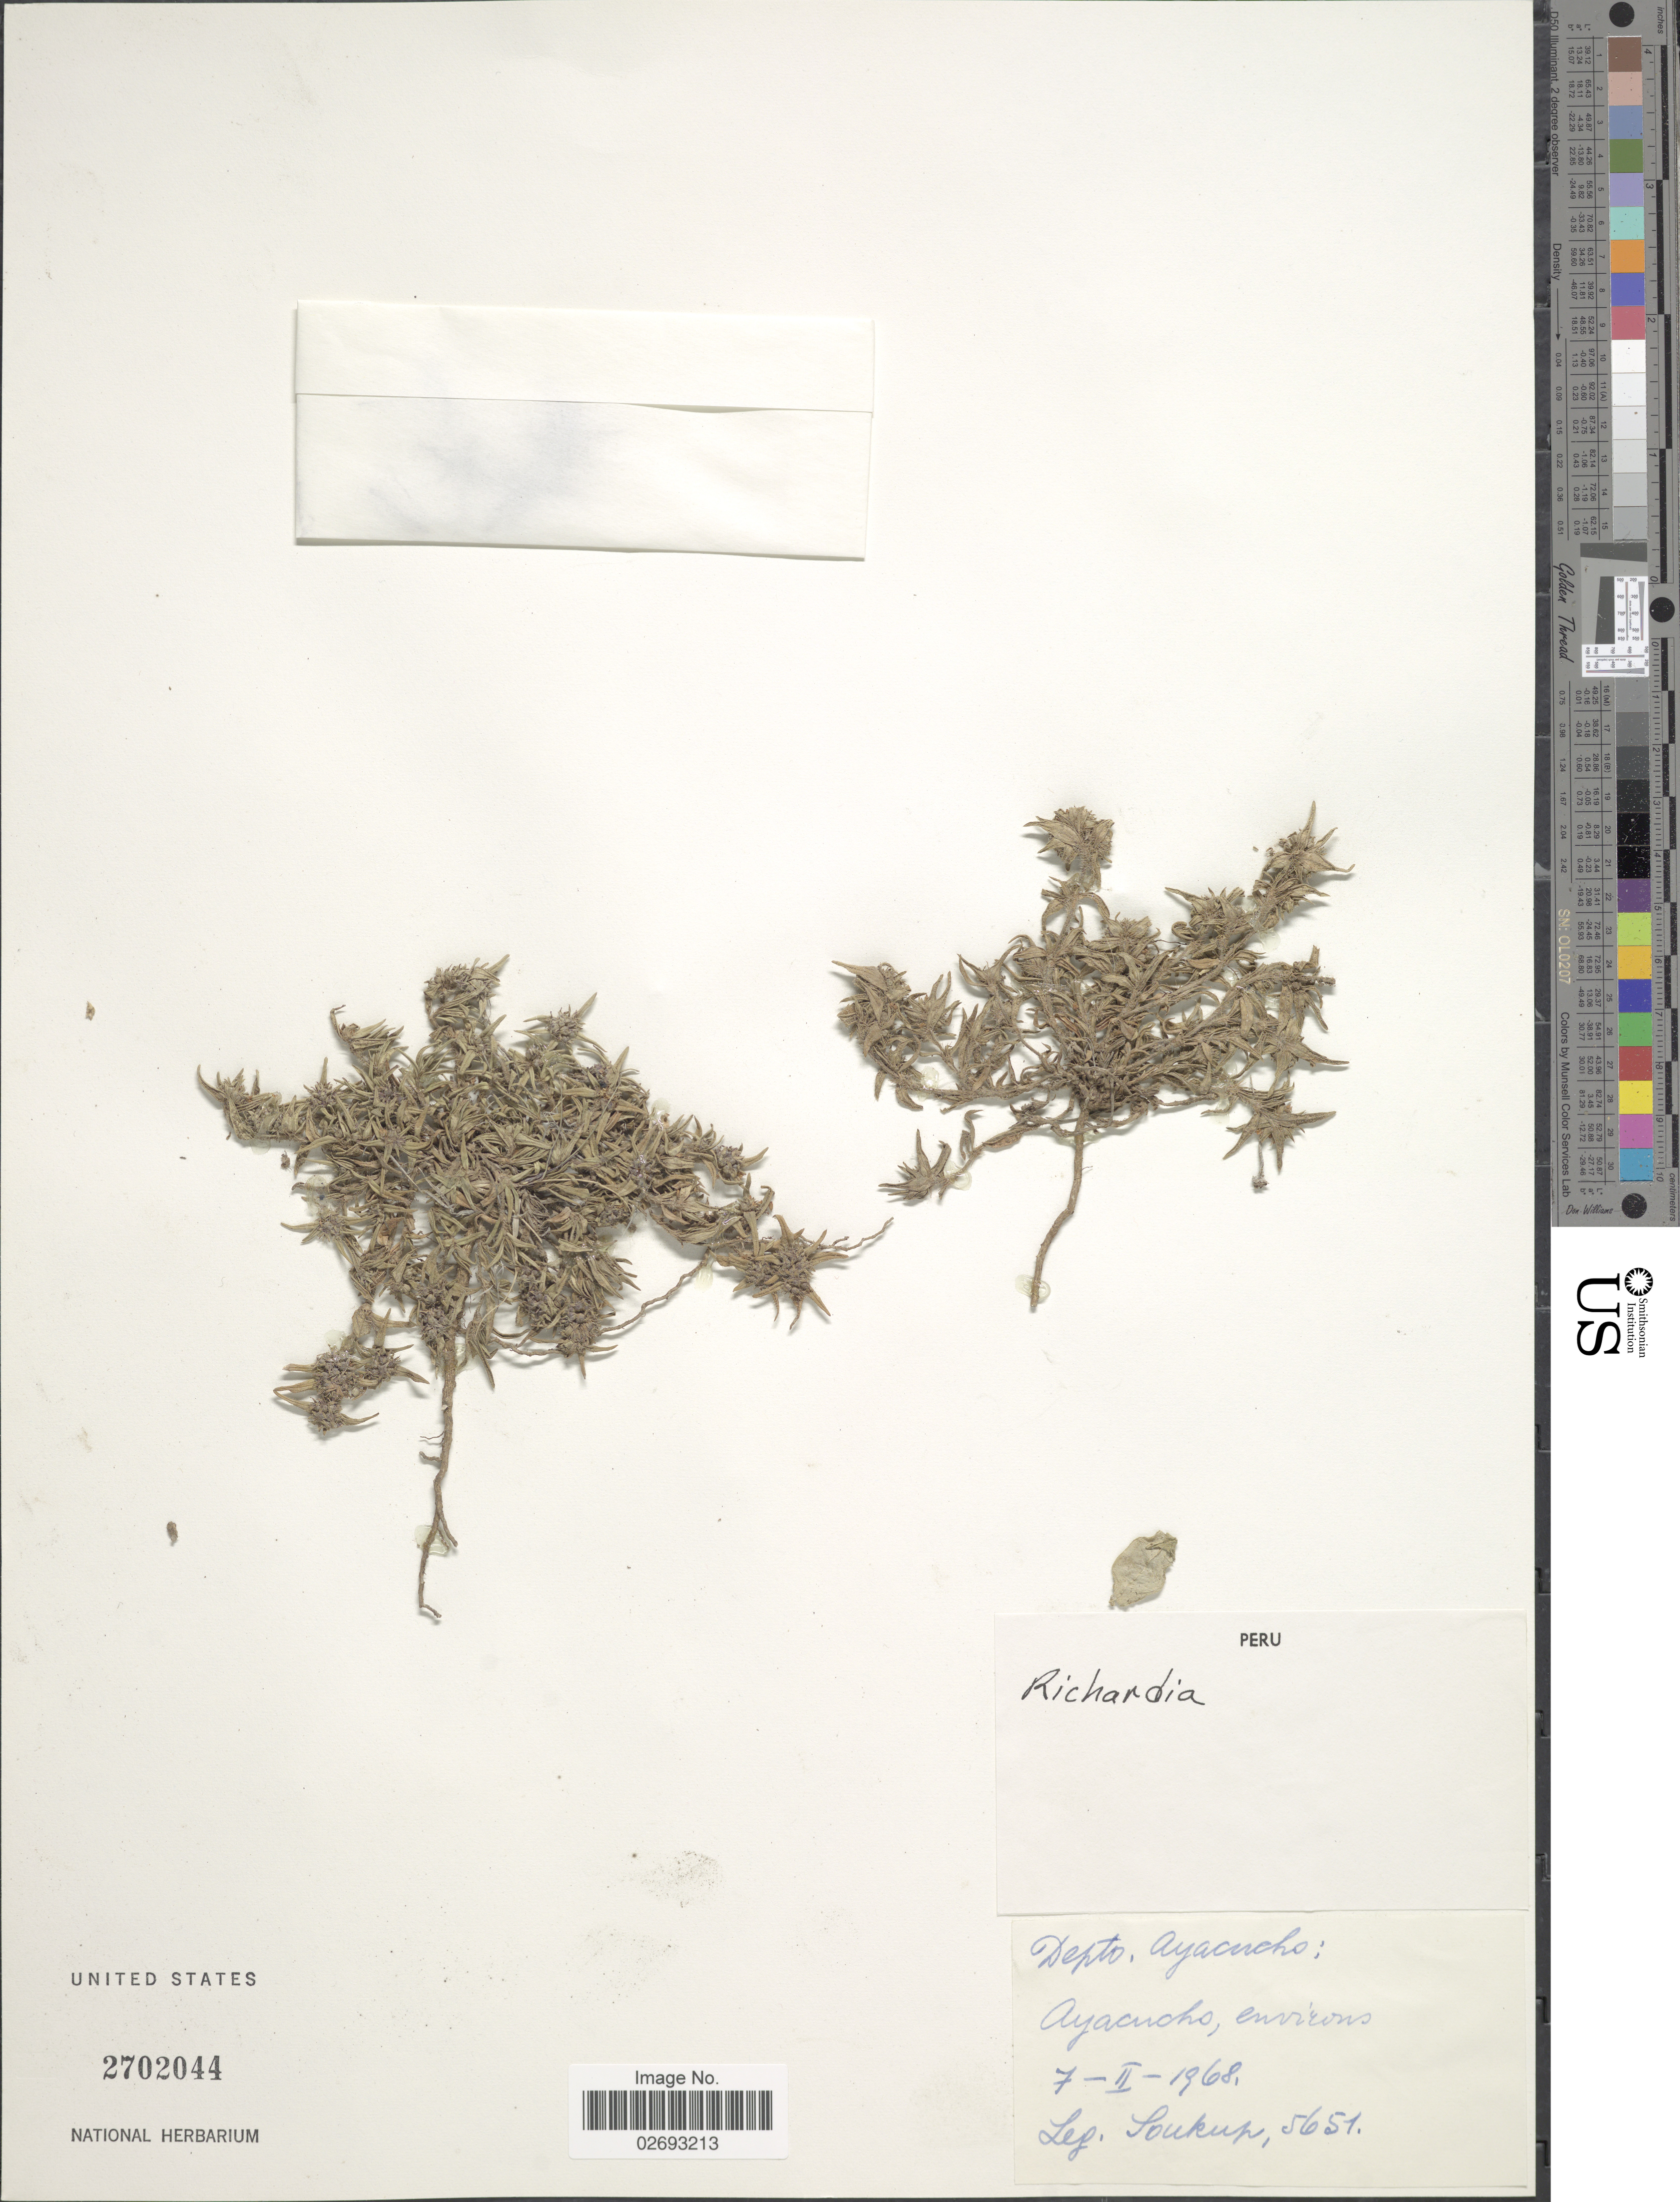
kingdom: Plantae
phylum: Tracheophyta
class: Magnoliopsida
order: Gentianales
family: Rubiaceae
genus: Richardia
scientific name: Richardia sp.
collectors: -- Soukup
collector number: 5651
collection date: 1968-02-07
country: Peru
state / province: Ayacucho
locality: Ayacucho, environs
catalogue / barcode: US 2702044